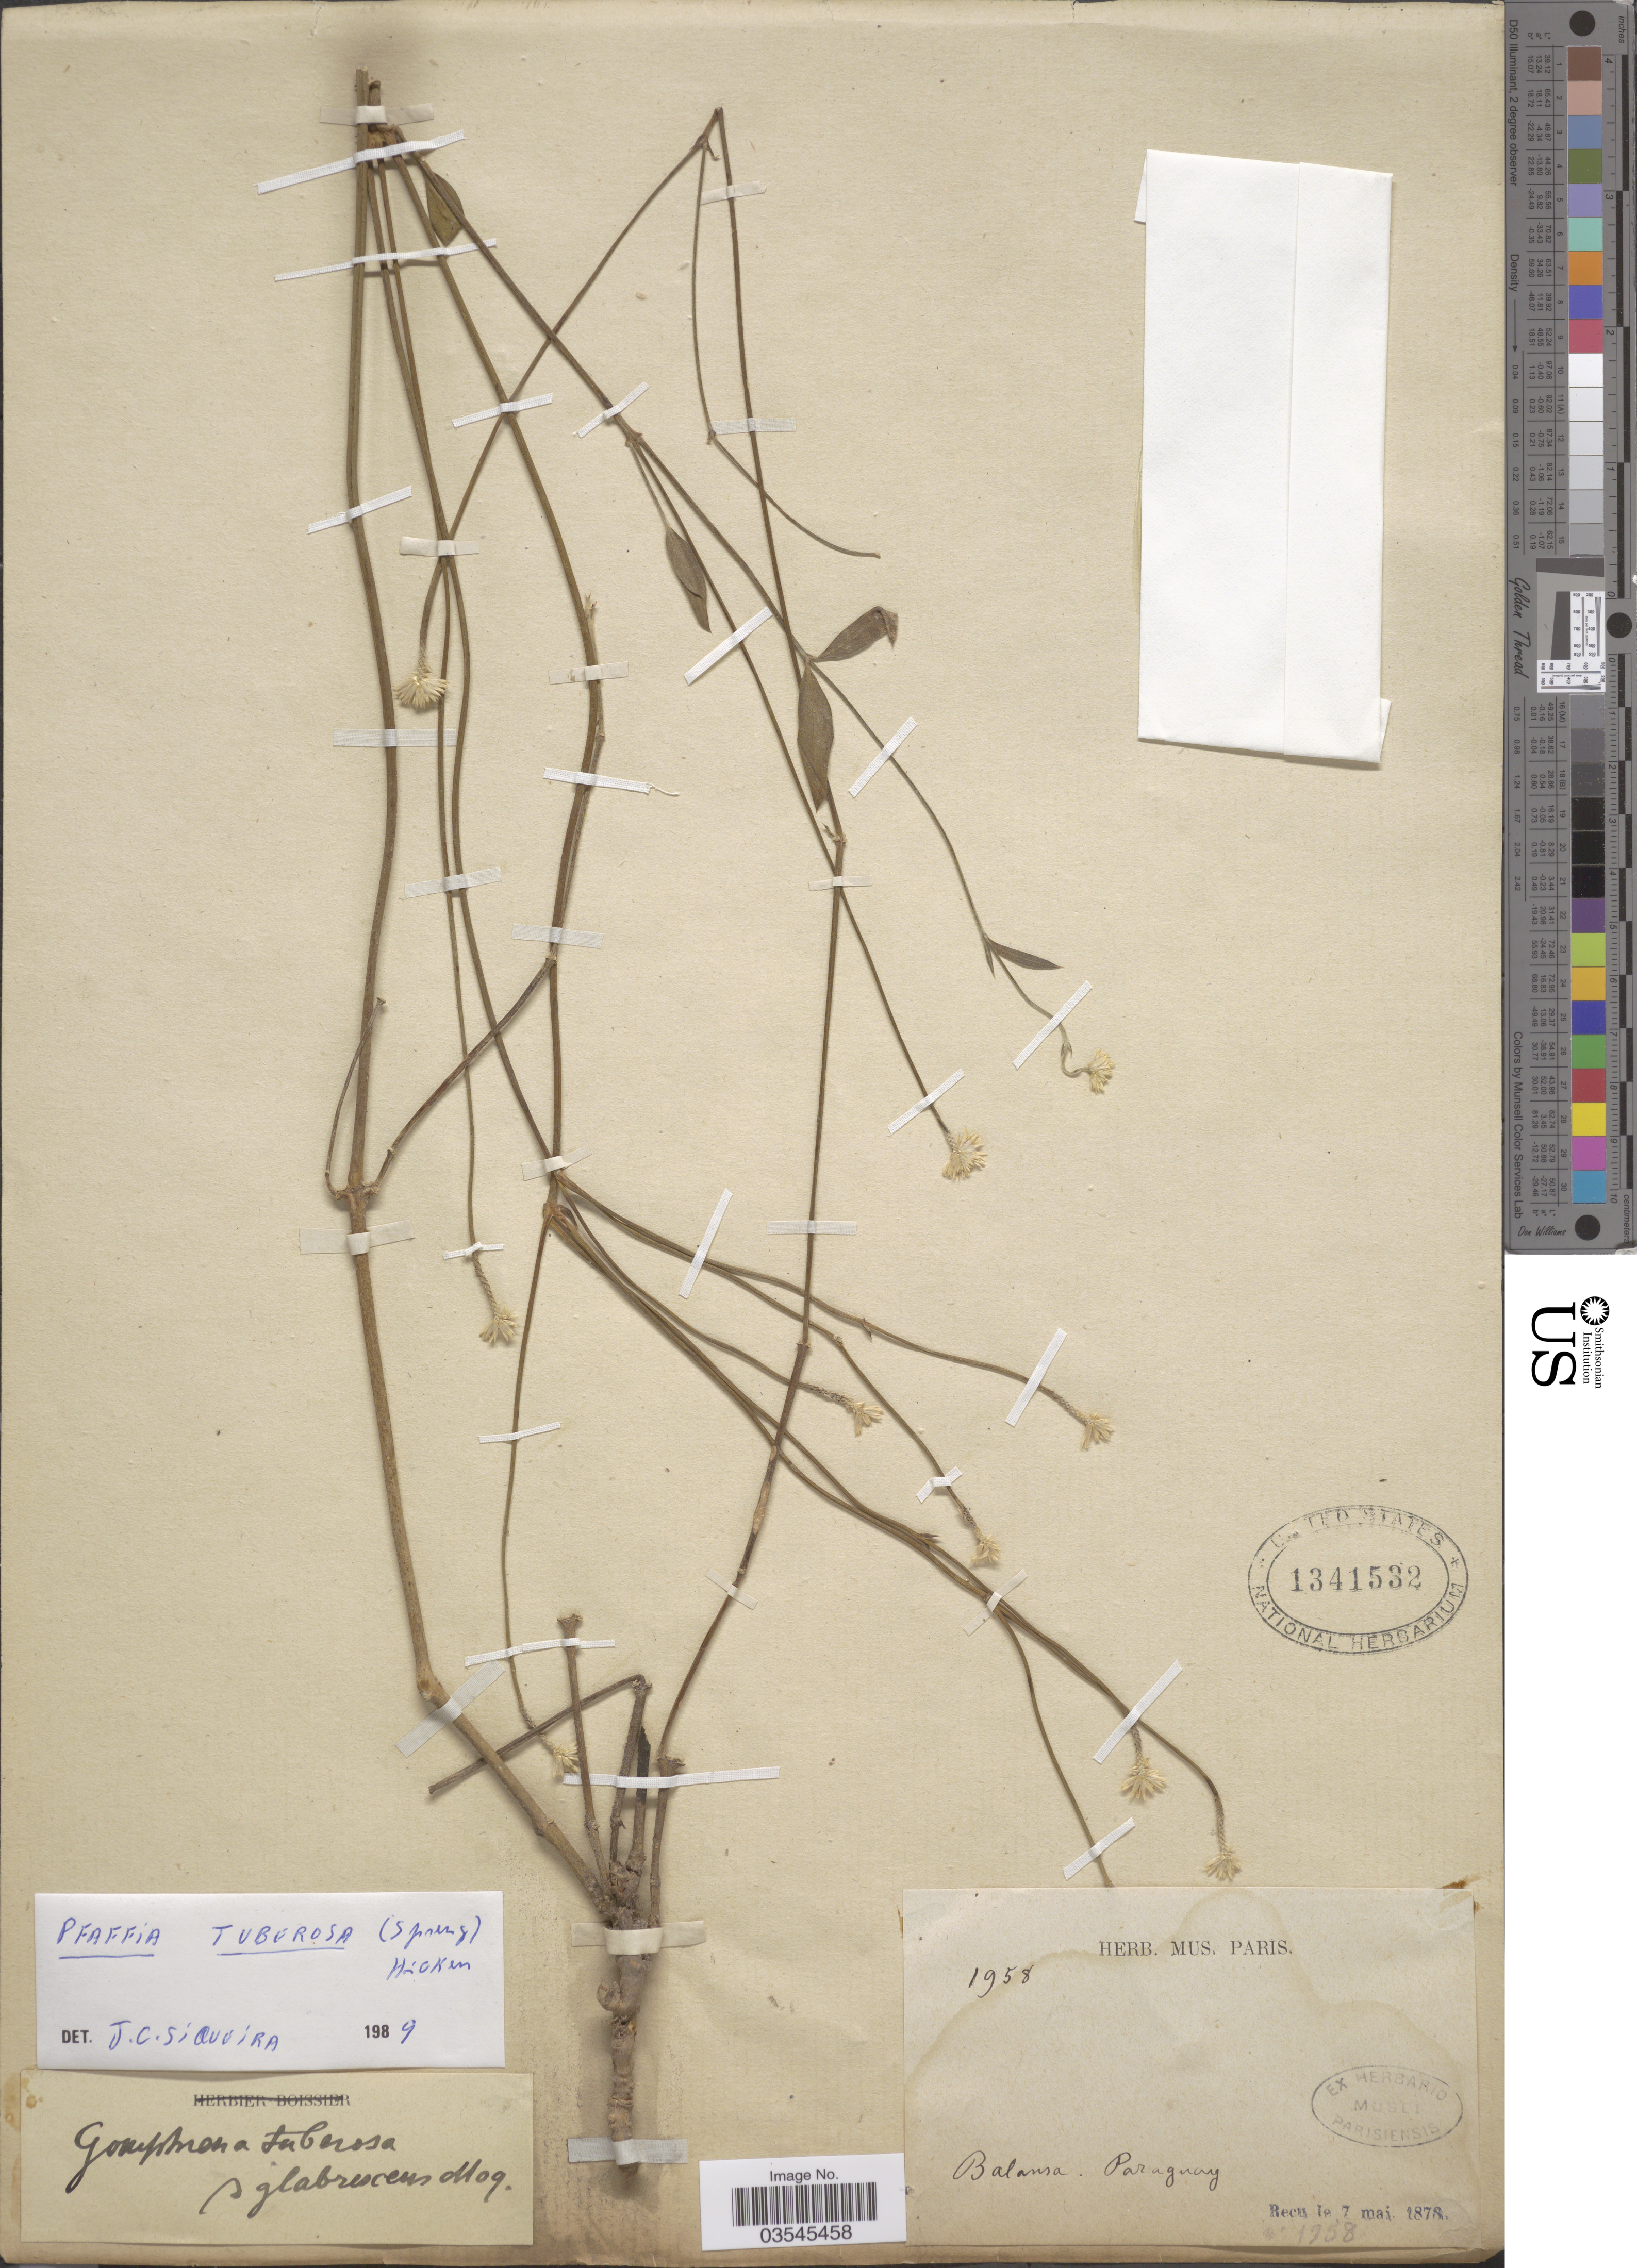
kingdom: Plantae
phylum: Tracheophyta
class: Magnoliopsida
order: Caryophyllales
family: Amaranthaceae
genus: Pfaffia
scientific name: Pfaffia tuberosa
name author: (Moq. ex DC.) Hicken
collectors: -. Balansa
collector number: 1958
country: Paraguay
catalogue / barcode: US 1341532